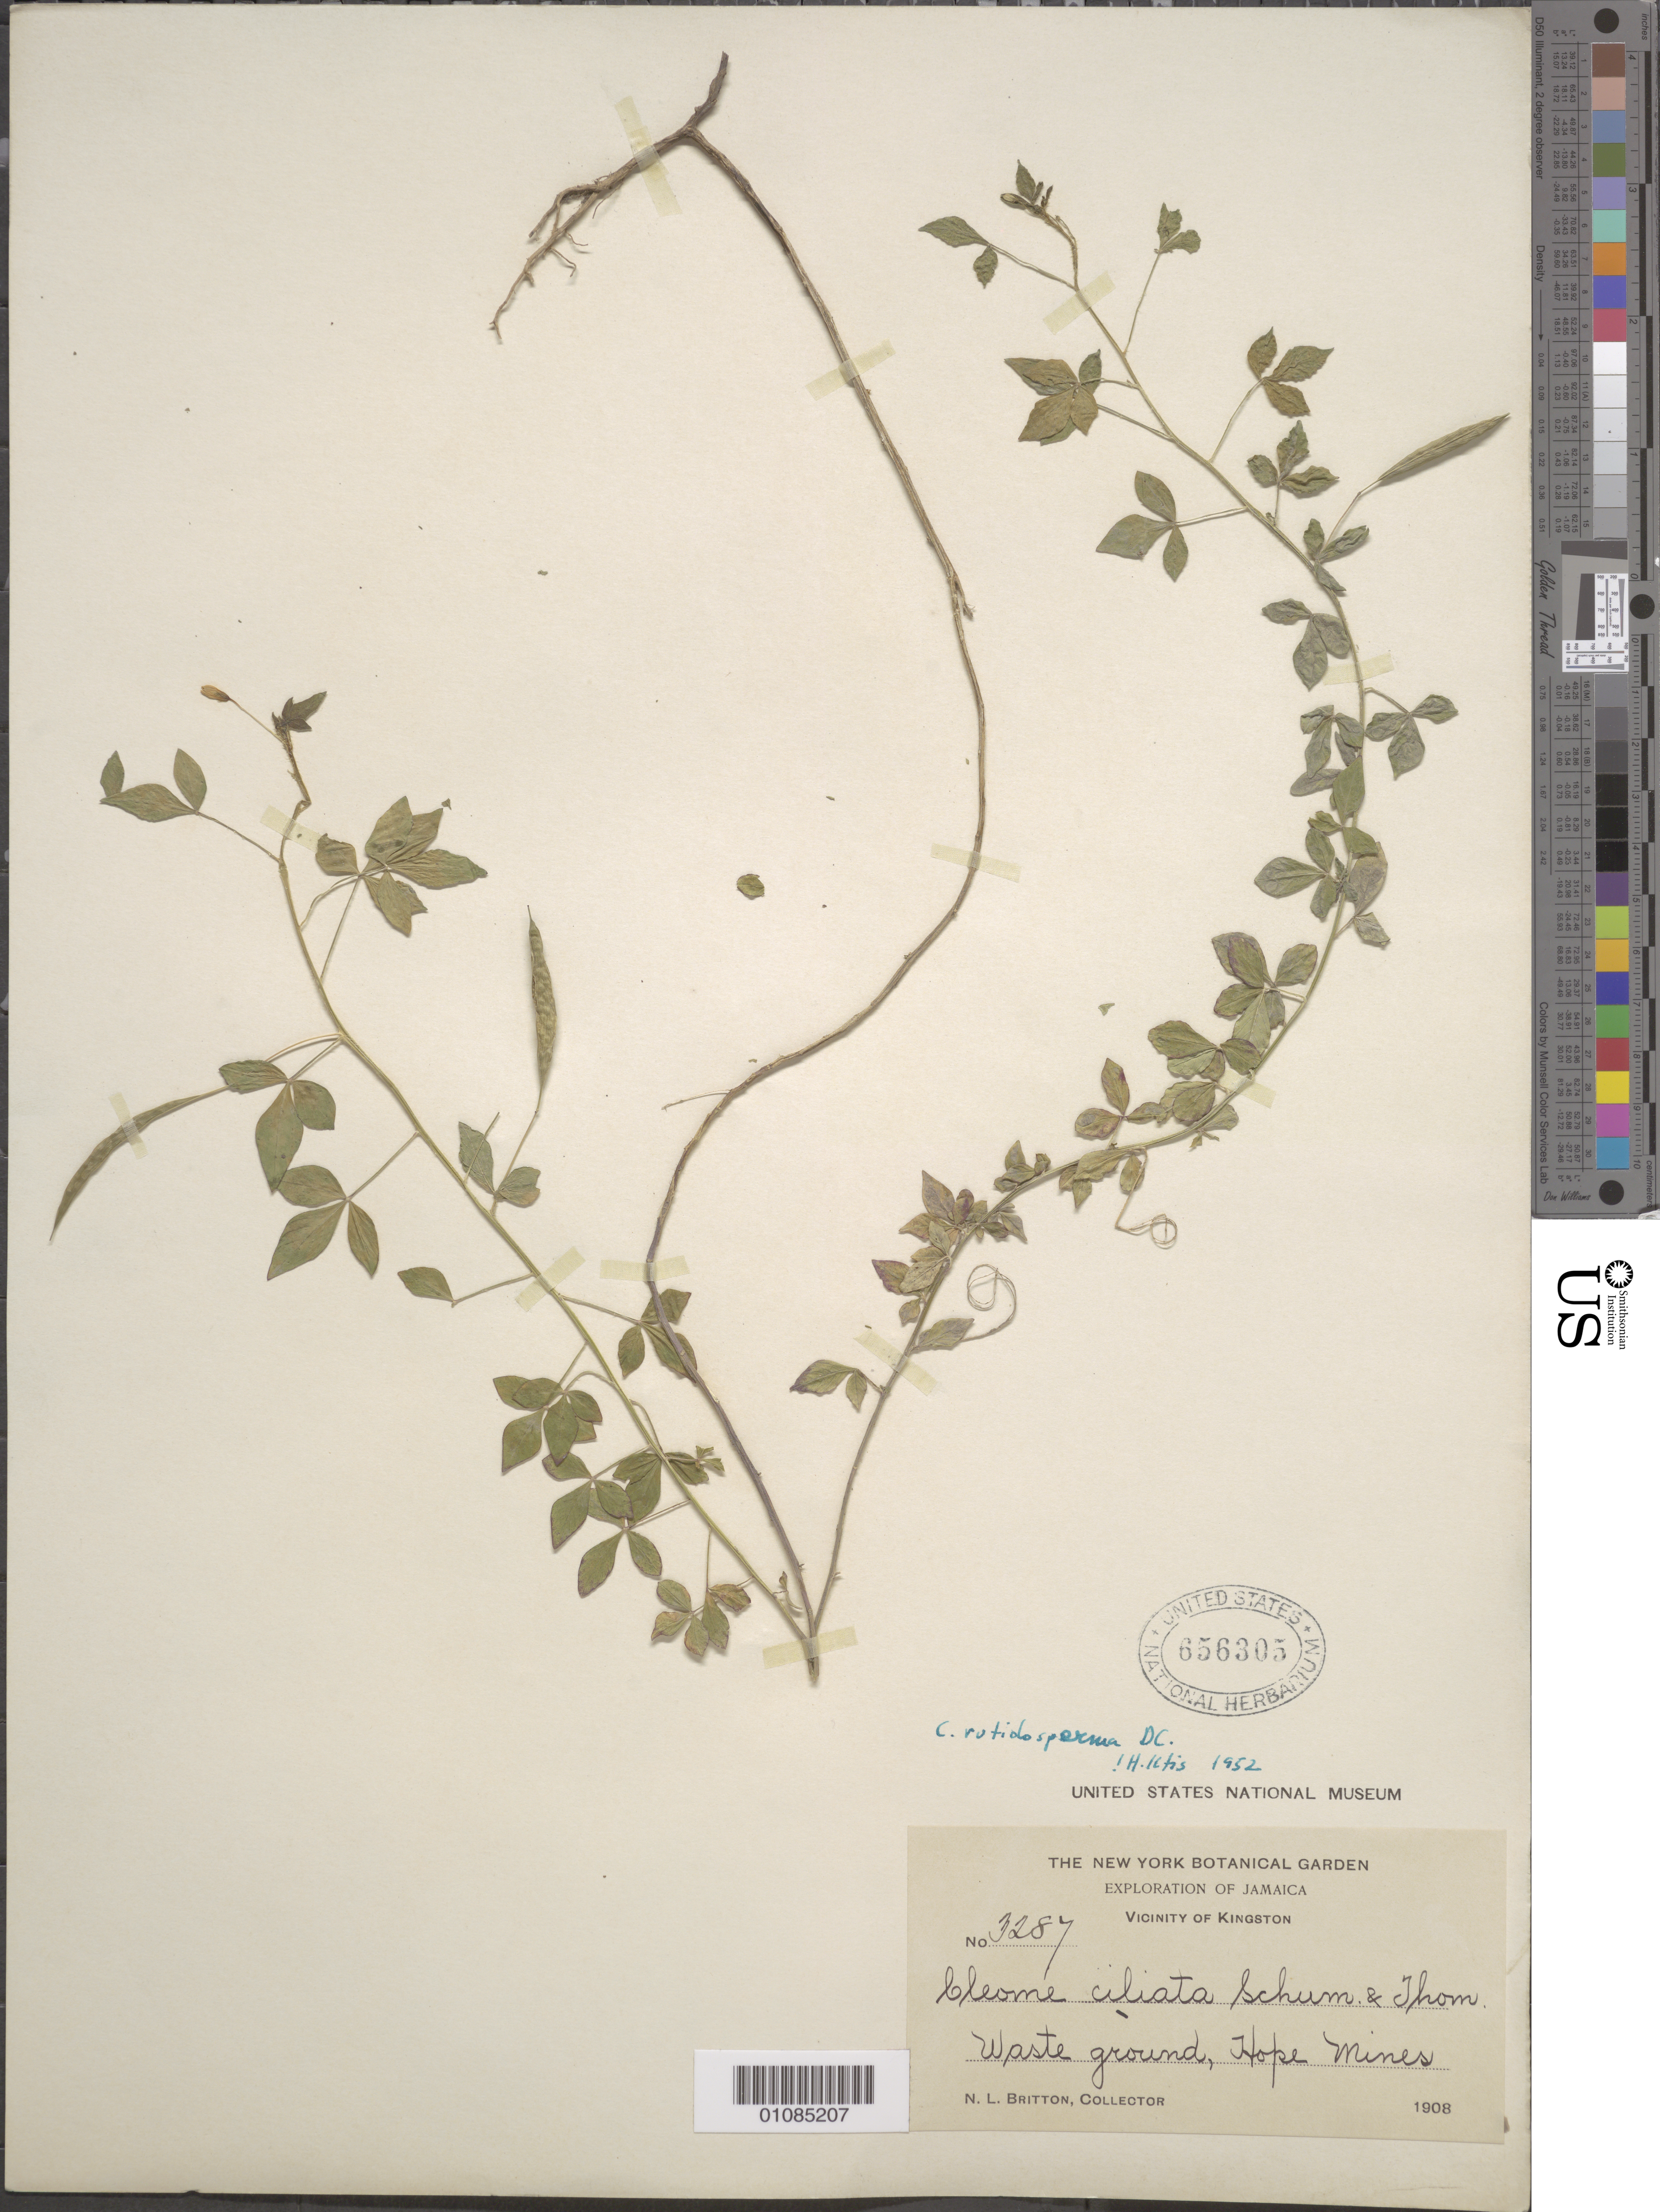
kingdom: Plantae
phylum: Tracheophyta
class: Magnoliopsida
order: Brassicales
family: Cleomaceae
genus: Sieruela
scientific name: Sieruela rutidosperma var. rutidosperma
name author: (DC.) Roalson & J.C. Hall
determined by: Strong, Mark T., (BOT), Smithsonian Institution - National Museum of Natural History (UNITED STATES)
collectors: N. Britton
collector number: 3287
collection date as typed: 1908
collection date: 1908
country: Jamaica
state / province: Kingston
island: Jamaica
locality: Hope Mines.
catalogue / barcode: US 656305